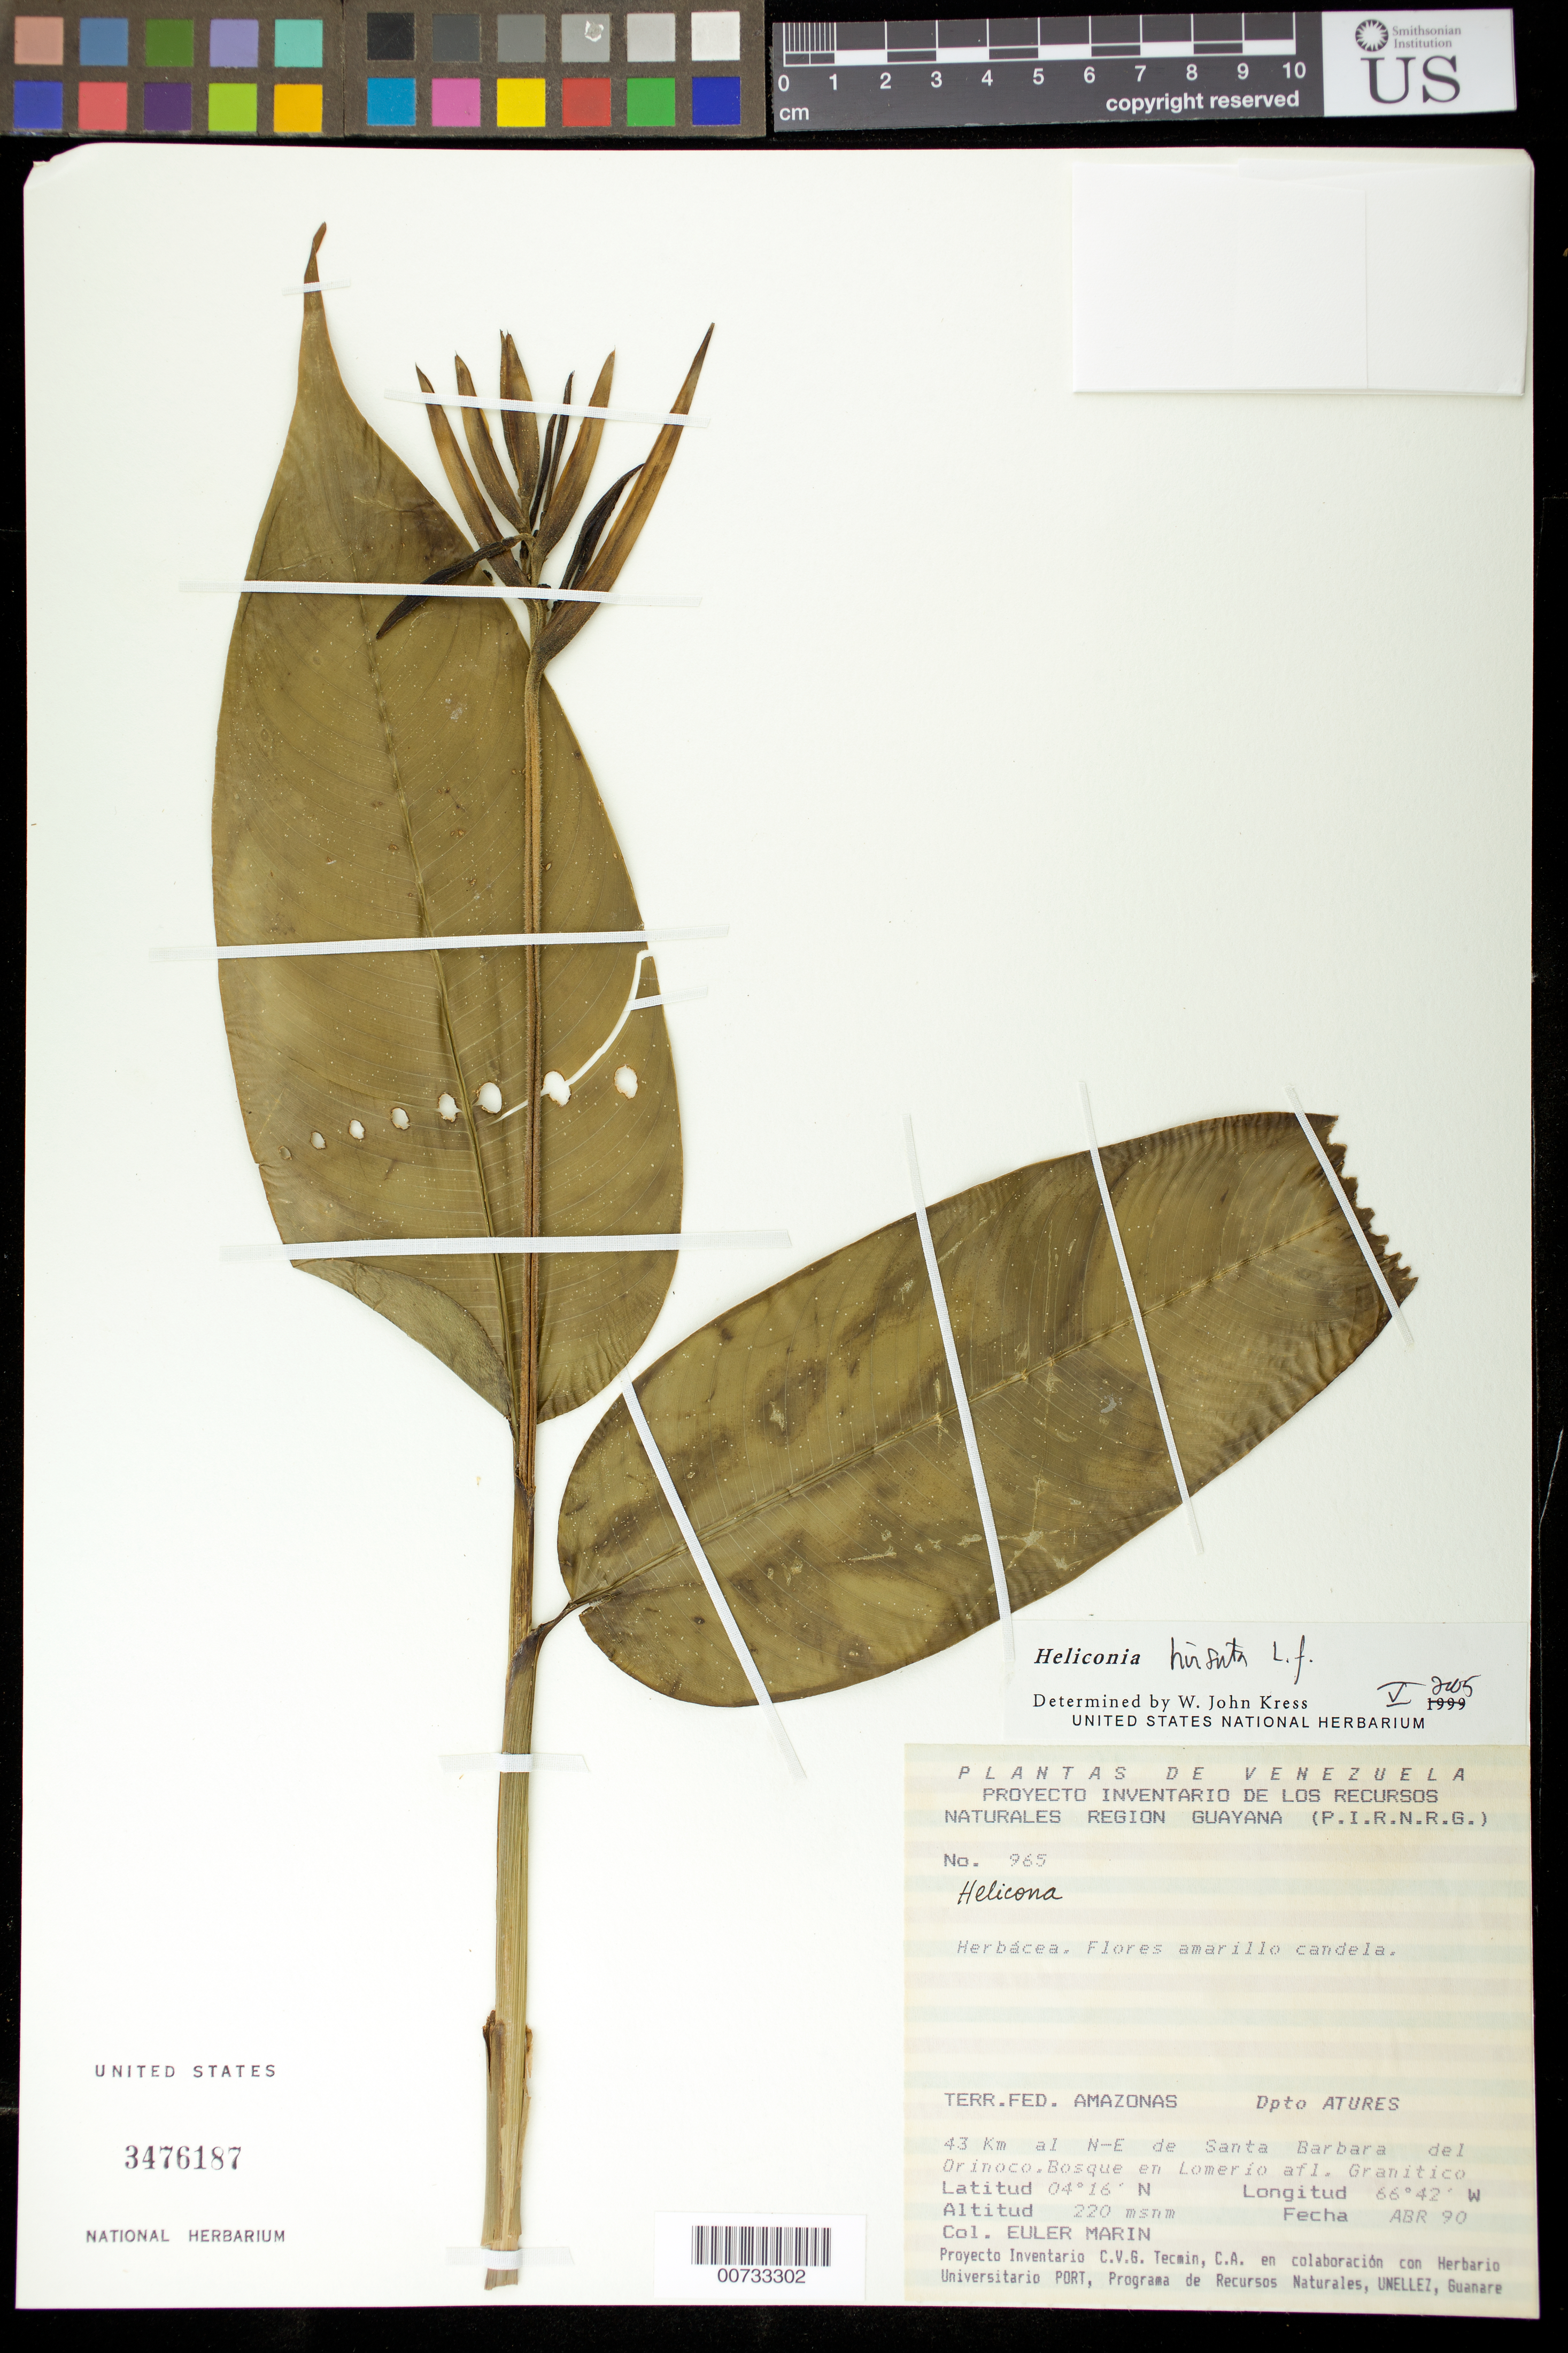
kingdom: Plantae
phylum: Tracheophyta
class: Liliopsida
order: Zingiberales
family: Heliconiaceae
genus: Heliconia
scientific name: Heliconia hirsuta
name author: L. f.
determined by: Kress, W. J., (US), Smithsonian Institution - National Museum of Natural History (UNITED STATES)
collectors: E. Marin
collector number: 965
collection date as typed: Apr 1990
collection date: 1990-04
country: Venezuela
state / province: Amazonas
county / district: Atures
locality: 43 kkm al N-E de Santa Barbara del Orinoco. Bosque en Lomerio afl. Granitico.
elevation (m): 220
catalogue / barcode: US 3476187